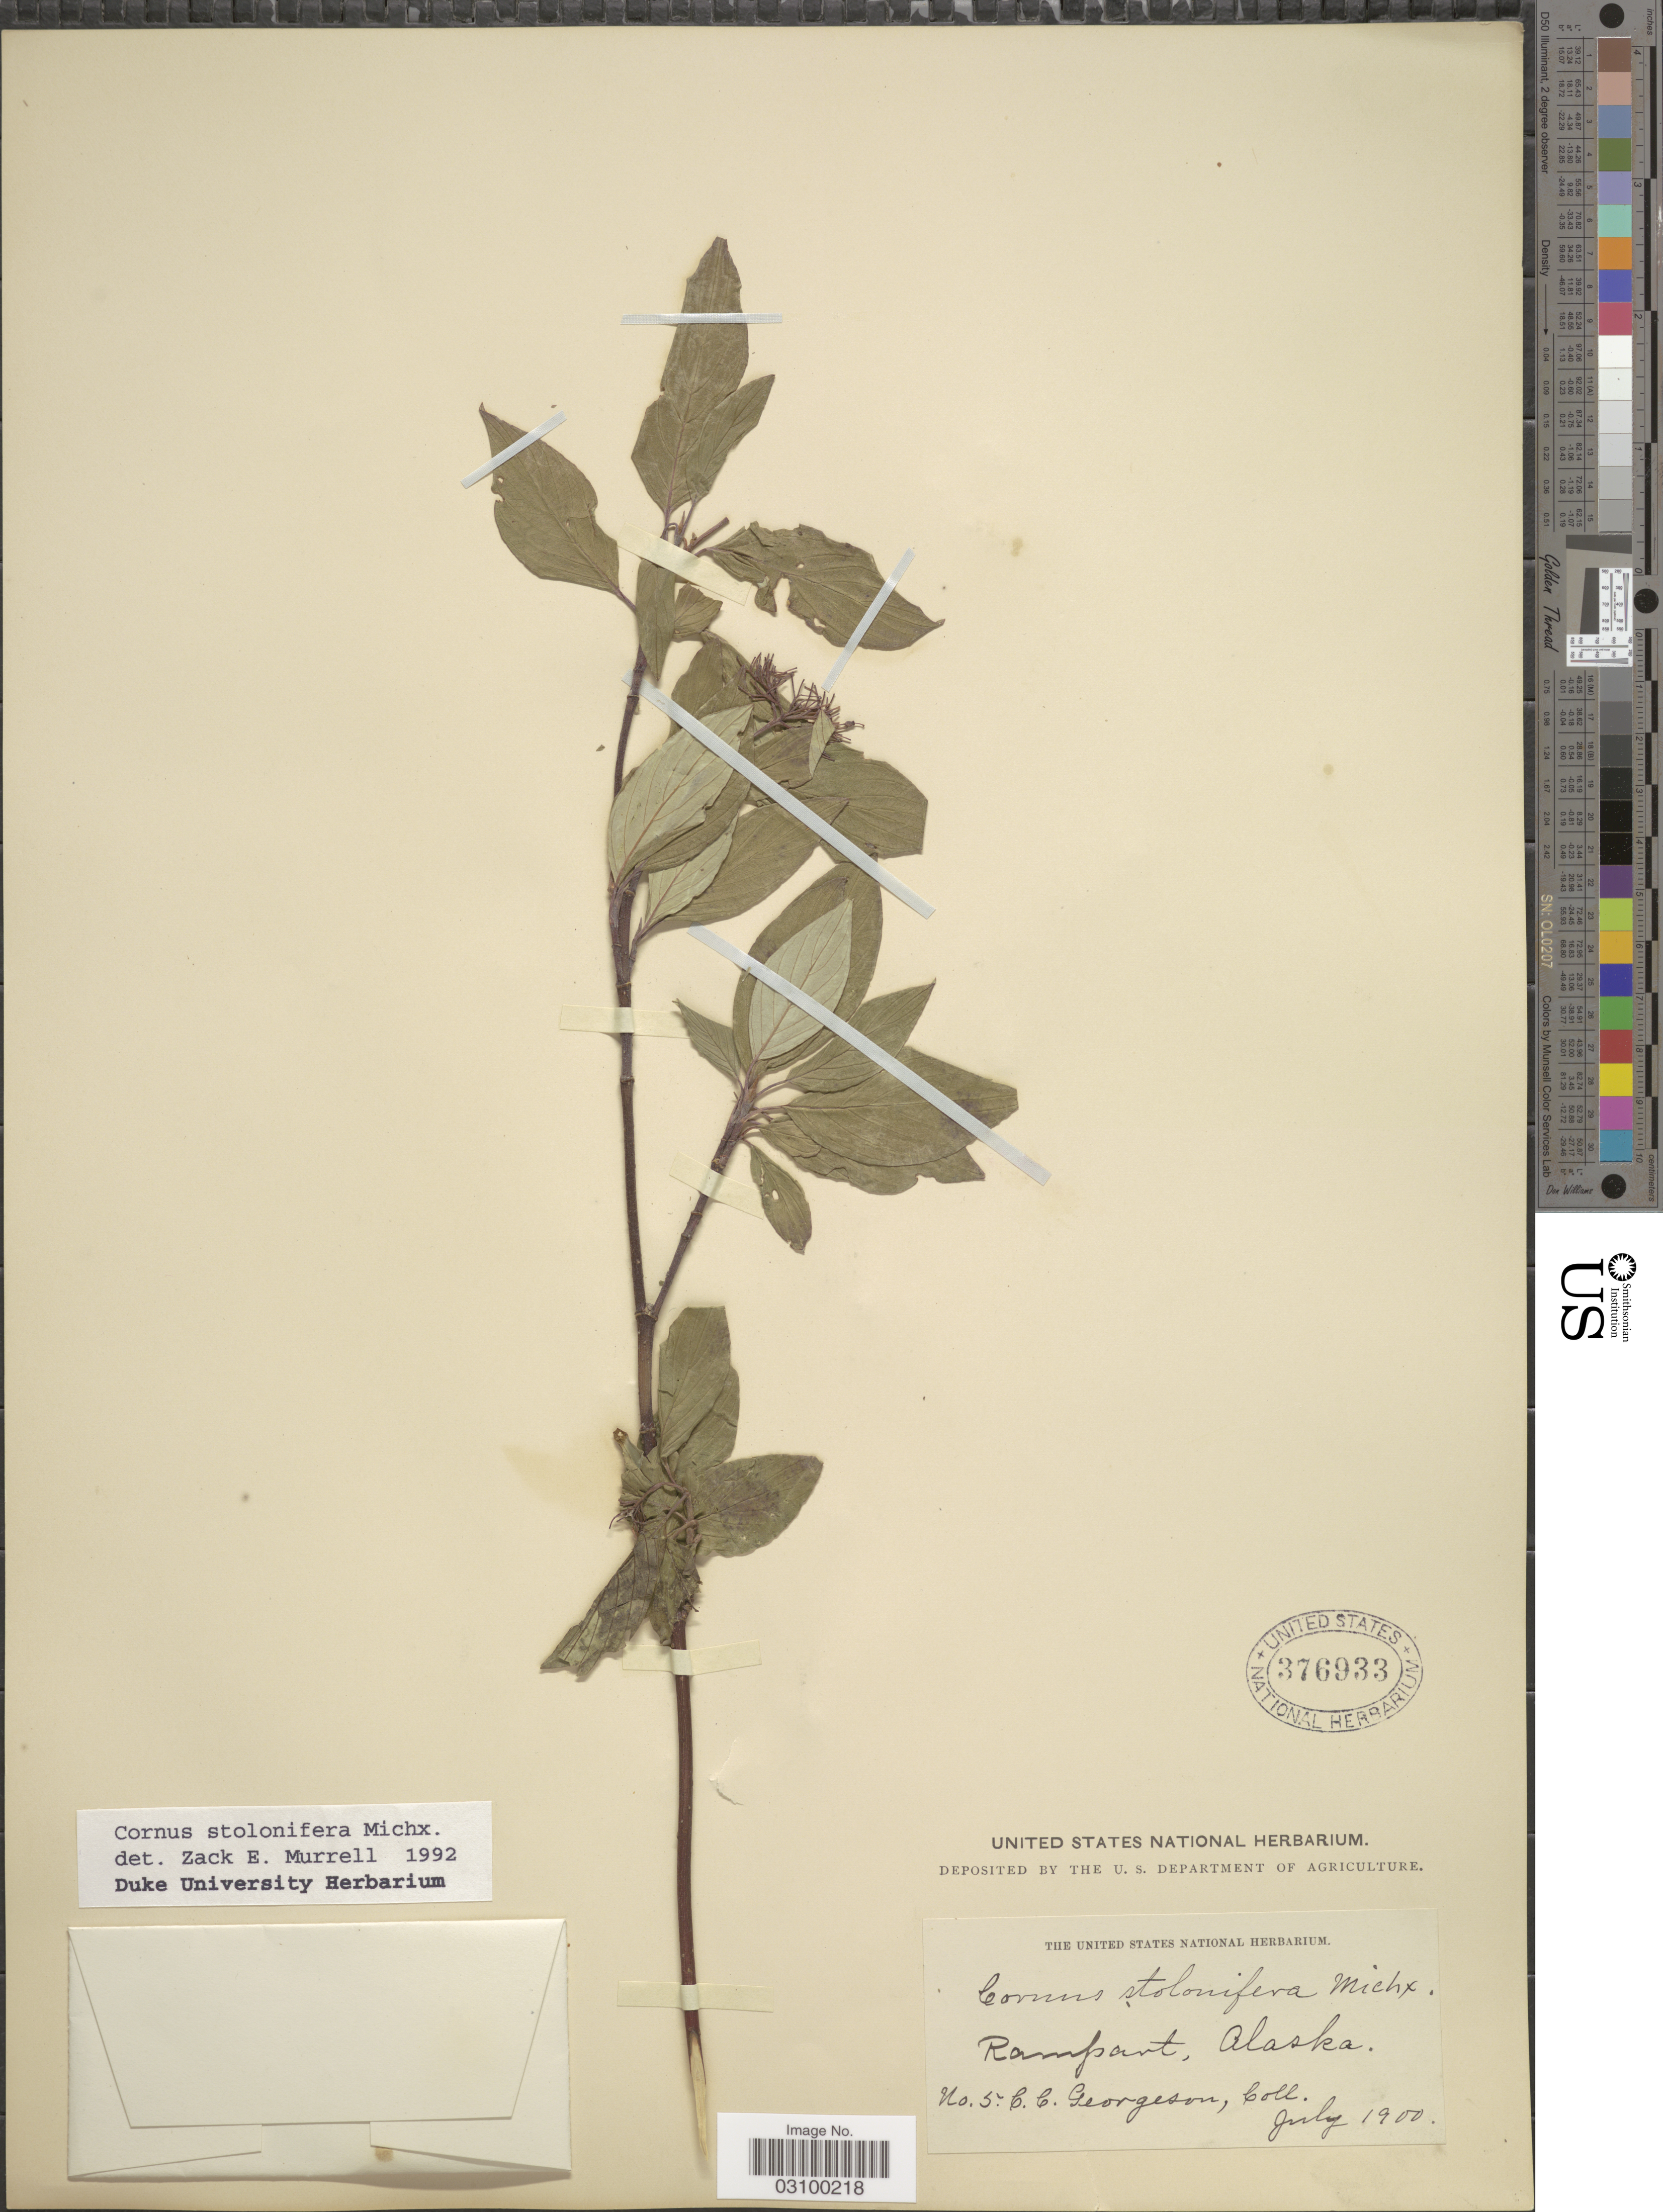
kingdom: Plantae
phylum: Tracheophyta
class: Magnoliopsida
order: Cornales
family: Cornaceae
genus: Cornus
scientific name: Cornus sericea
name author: L.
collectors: C. Georgeson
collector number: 5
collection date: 1900-07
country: United States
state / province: Alaska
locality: Rampart.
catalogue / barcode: US 376933